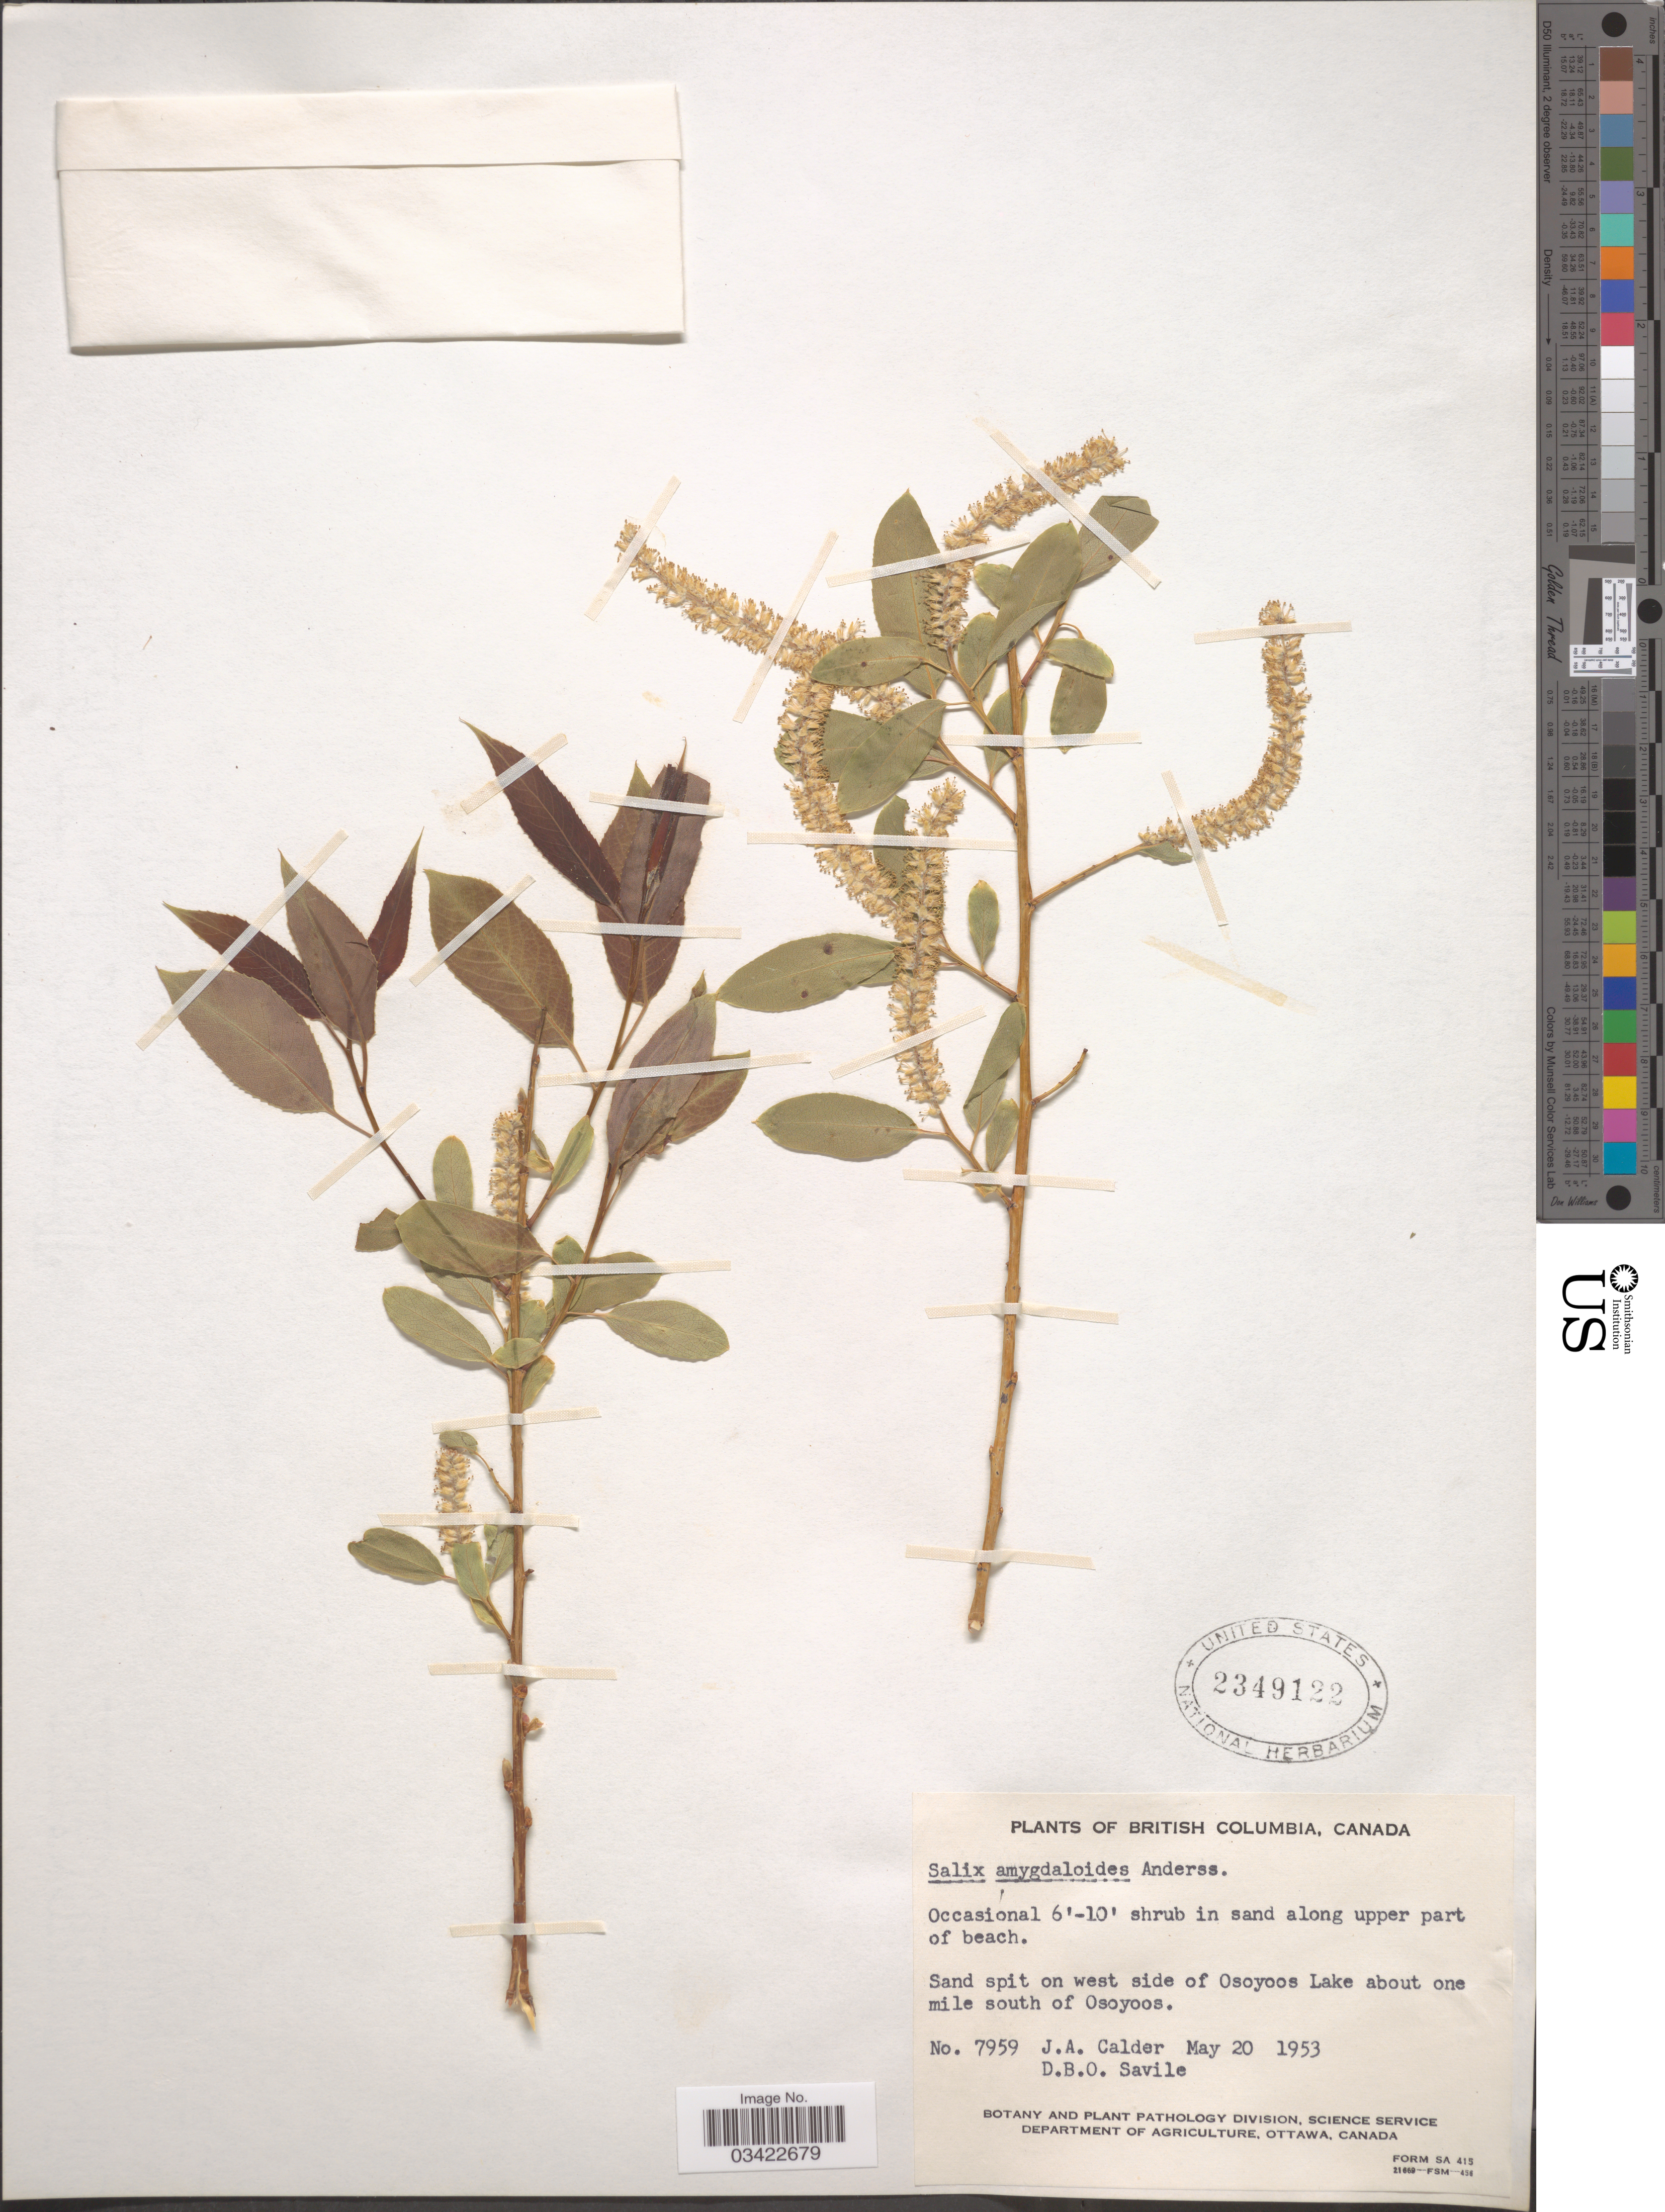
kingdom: Plantae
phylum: Tracheophyta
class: Magnoliopsida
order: Malpighiales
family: Salicaceae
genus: Salix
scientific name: Salix amygdaloides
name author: Andersson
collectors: J. A. Calder & D. Savile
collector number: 7959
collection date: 1953-05-20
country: Canada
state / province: British Columbia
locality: Sand spit on west side of Osoyoos Lake about one mile south of Osoyoos.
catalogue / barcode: US 2349122